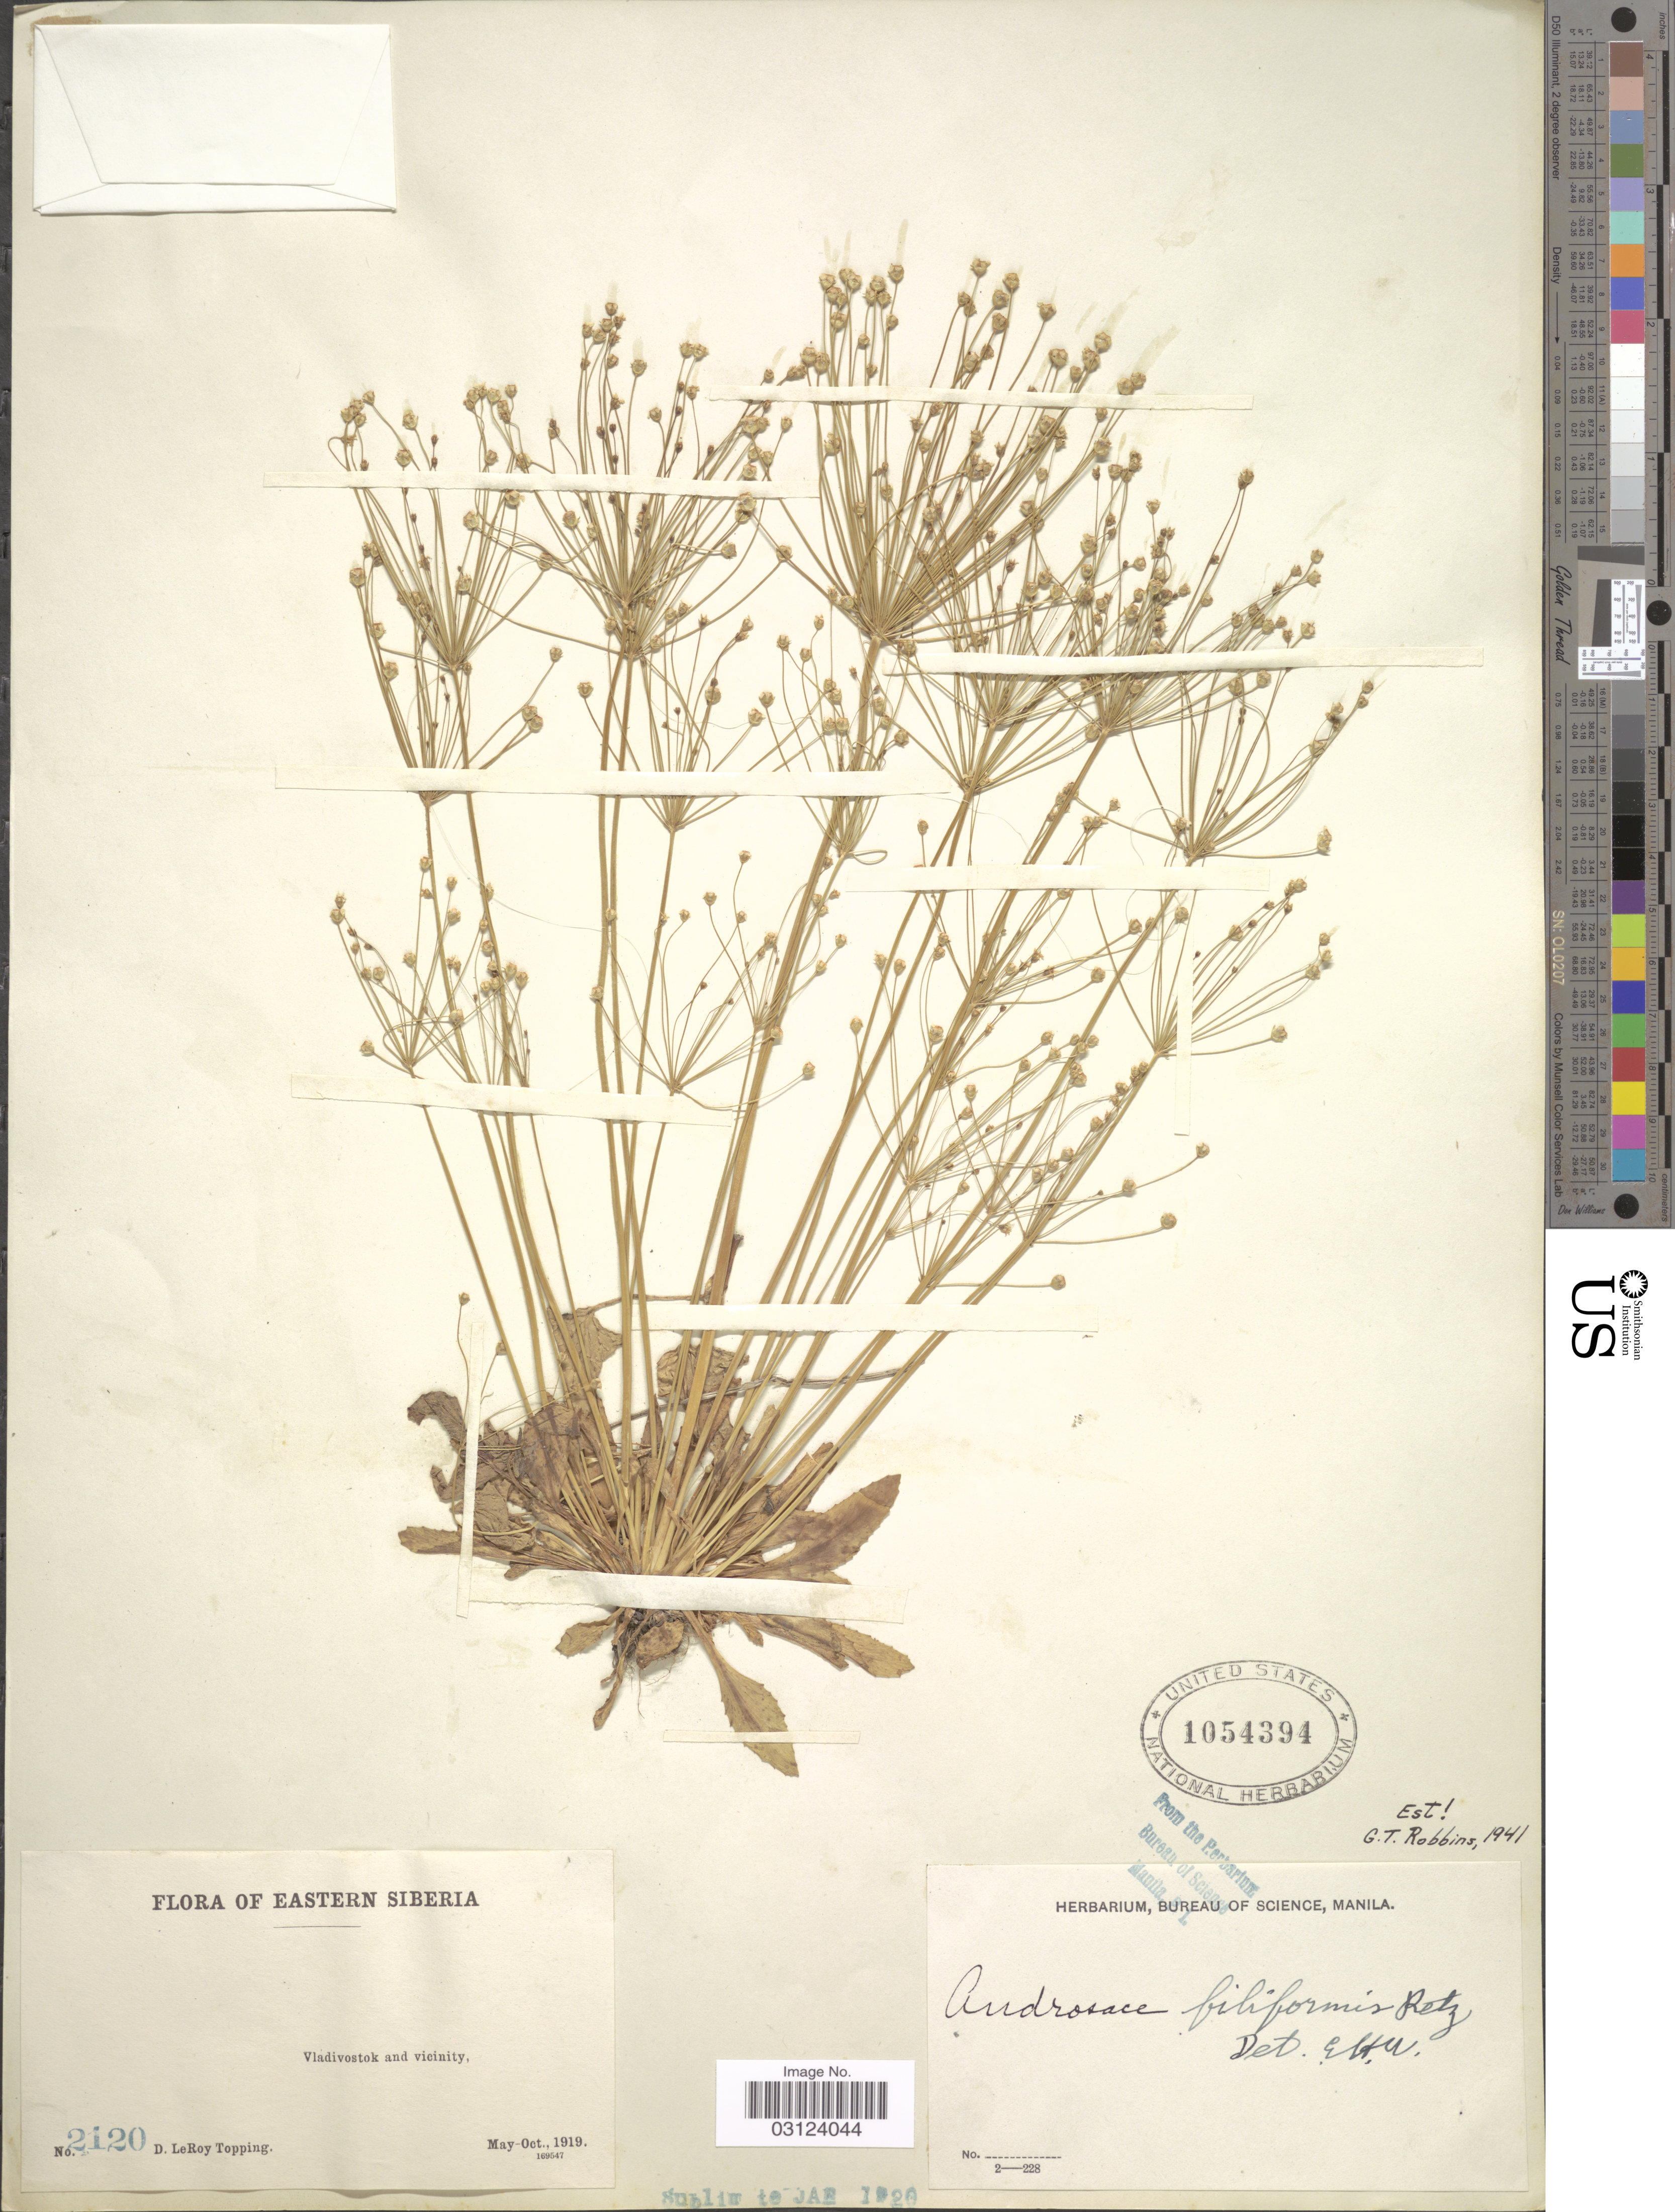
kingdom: Plantae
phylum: Tracheophyta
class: Magnoliopsida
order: Ericales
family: Primulaceae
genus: Androsace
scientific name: Androsace filiformis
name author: Retz.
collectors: D. L. Topping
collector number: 2120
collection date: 1919-05/1919-10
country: Russian Federation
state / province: Primorsky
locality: Eastern Siberia, Vladivostok and vicinity.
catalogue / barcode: US 1054394